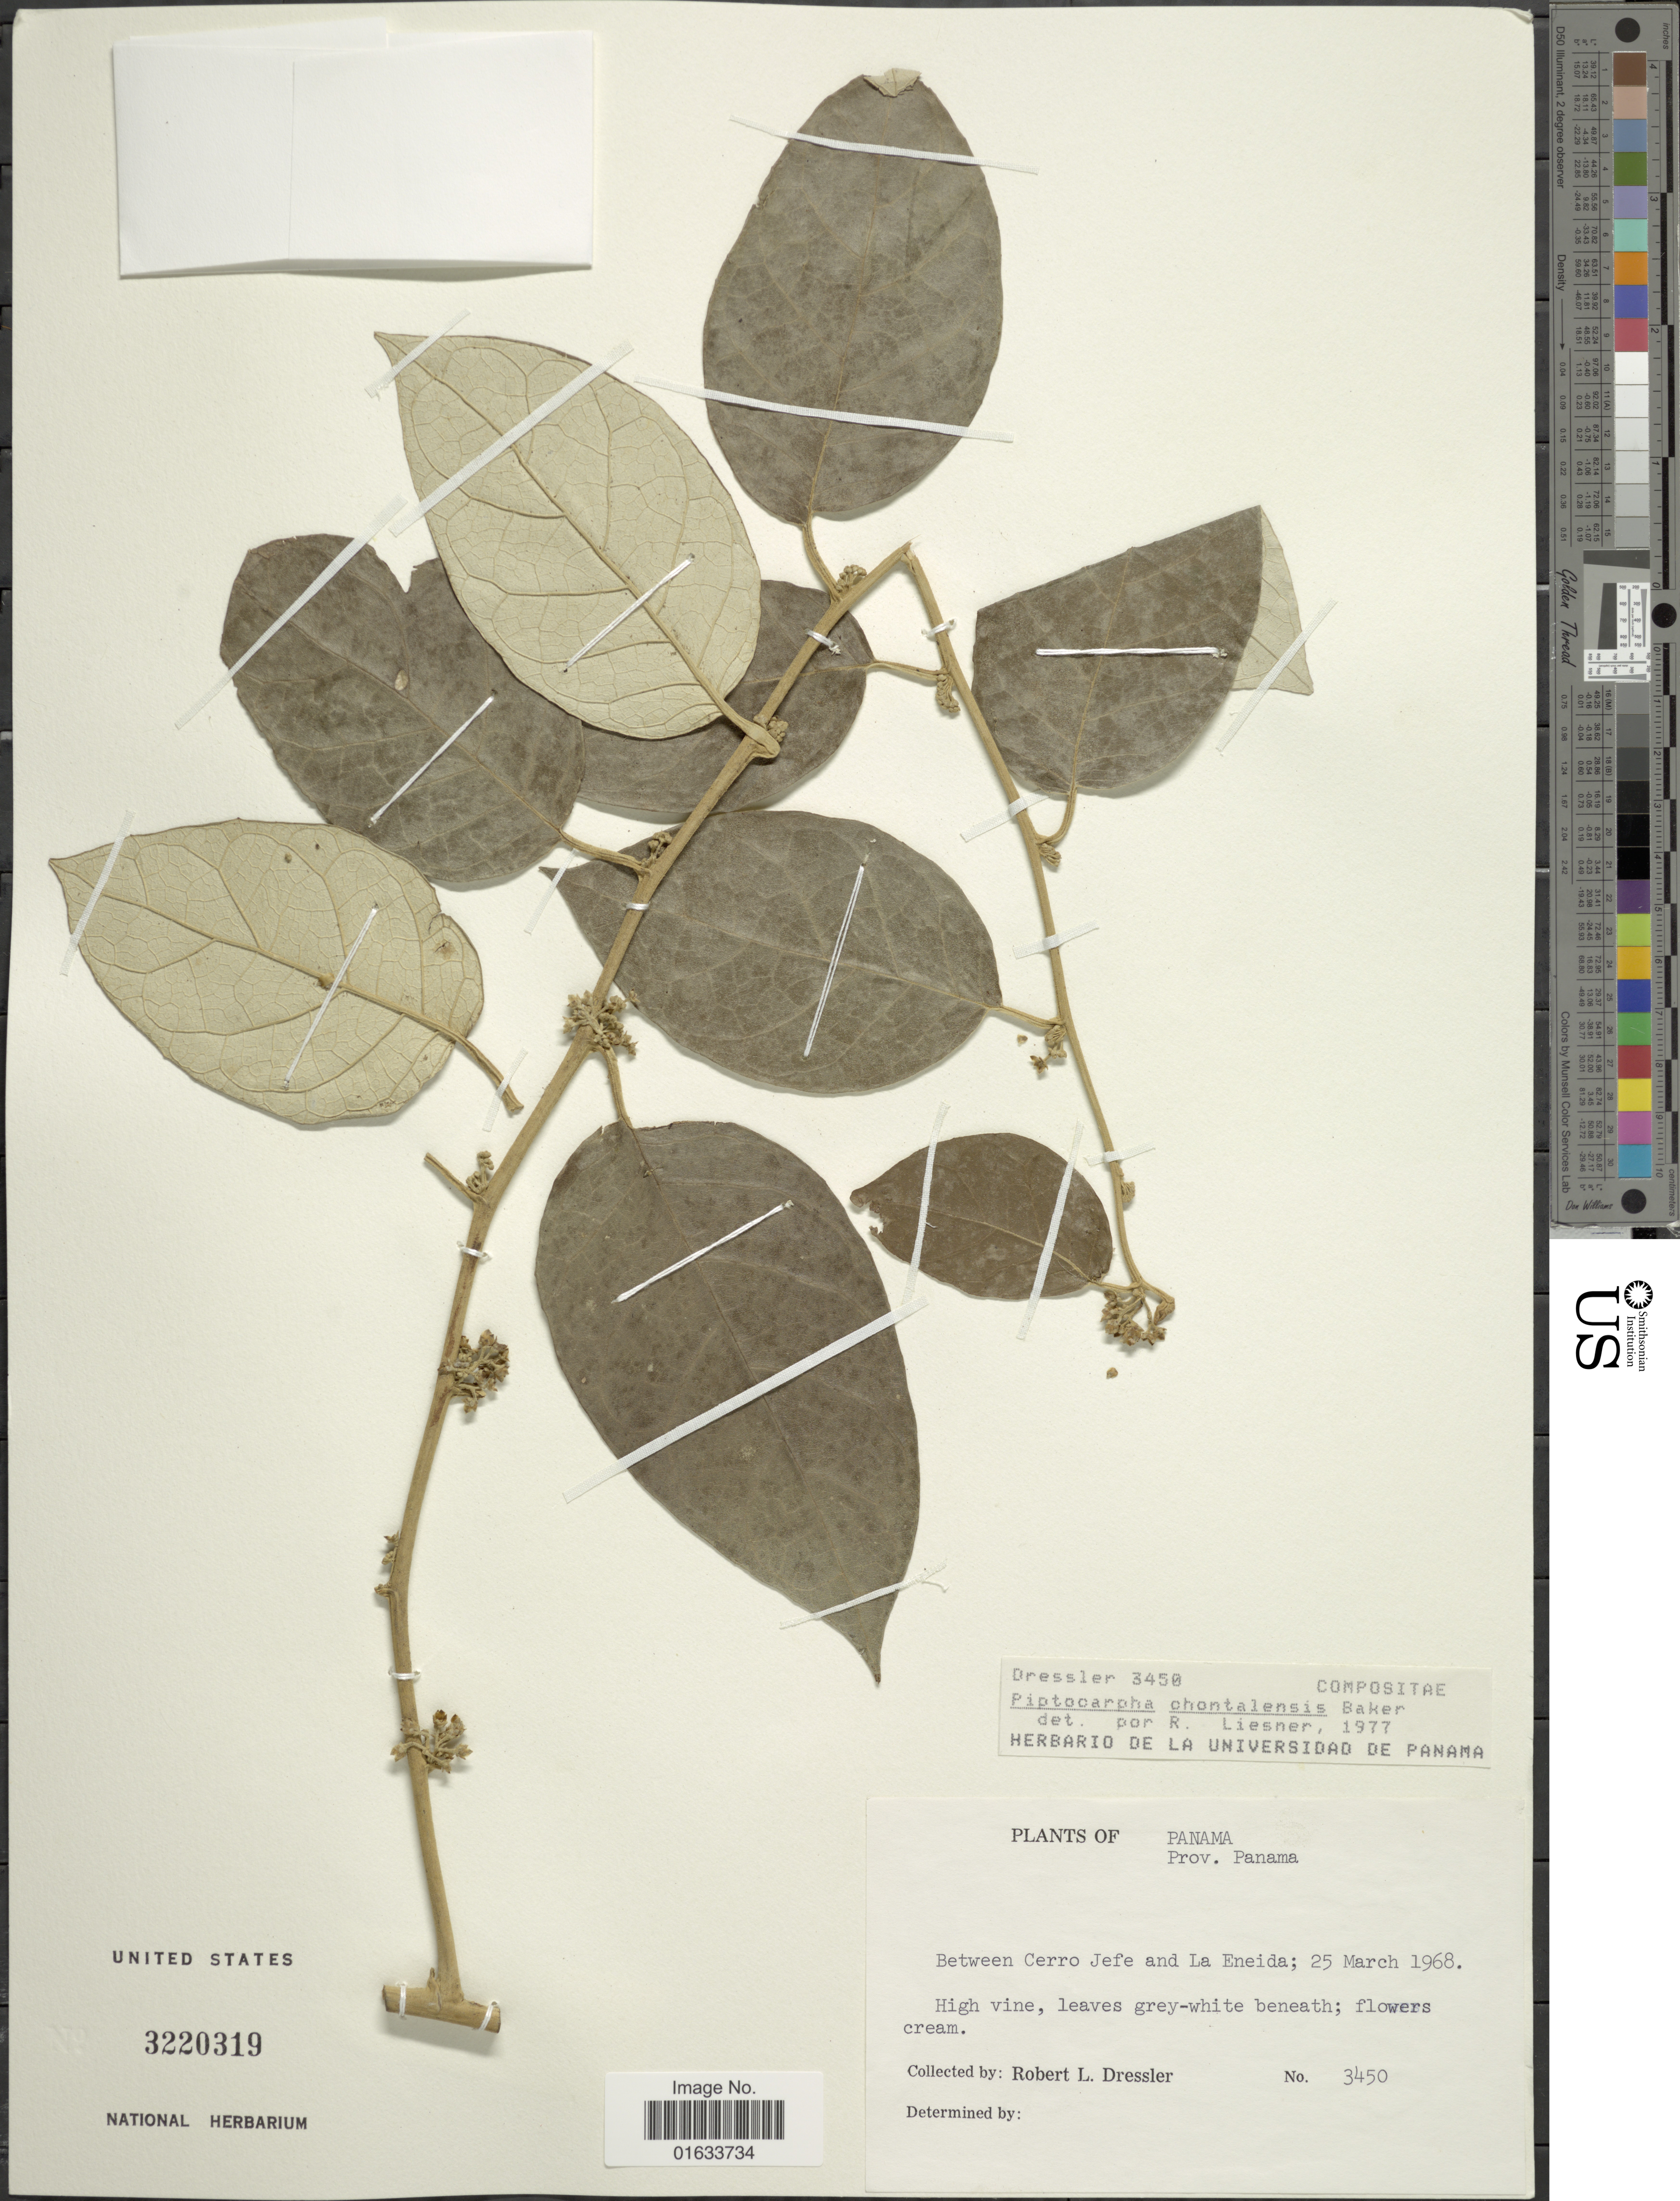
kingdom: Plantae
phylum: Tracheophyta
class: Magnoliopsida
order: Asterales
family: Asteraceae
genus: Piptocarpha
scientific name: Piptocarpha poeppigiana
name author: (DC.) Baker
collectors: R. Dressler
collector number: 3450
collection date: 1968-03-25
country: Panama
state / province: Panamá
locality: Prov. Panama. Between Cerro Jefe and La Eneida.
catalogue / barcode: US 3220319